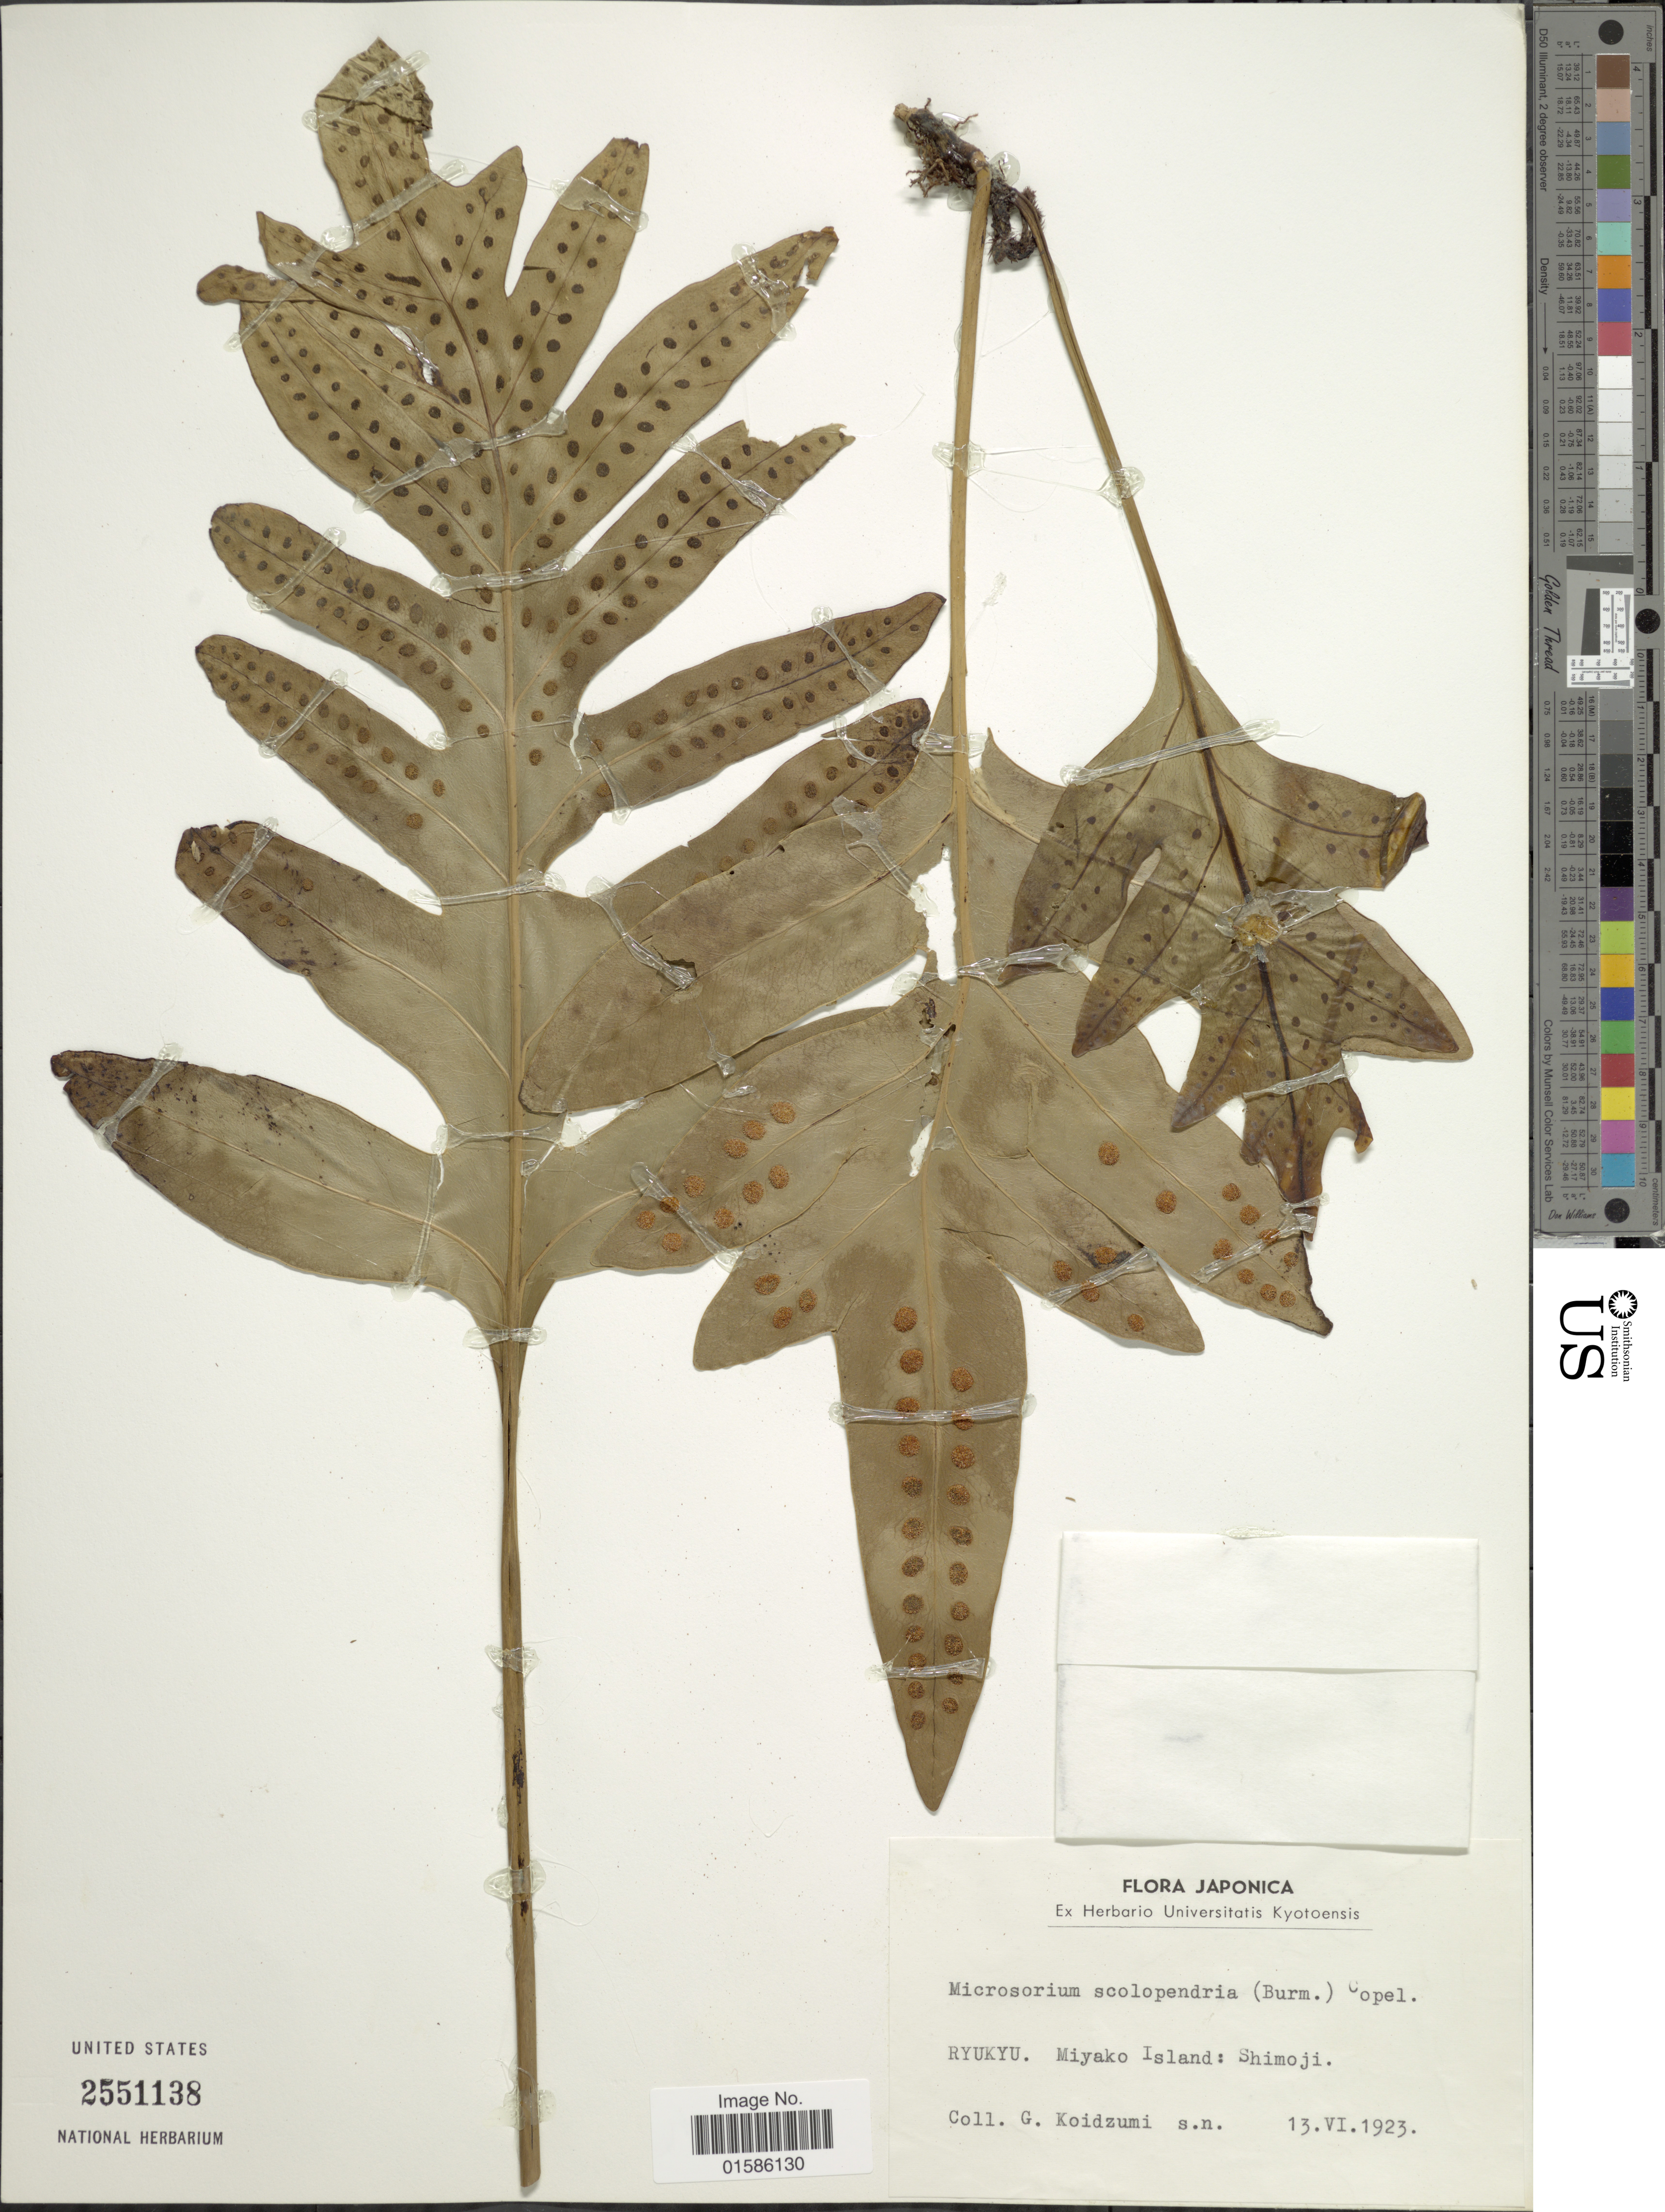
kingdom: Plantae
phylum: Tracheophyta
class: Polypodiopsida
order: Polypodiales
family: Polypodiaceae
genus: Microsorum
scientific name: Microsorum scolopendria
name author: (Burm. f.) Copel.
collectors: G. Koidzumi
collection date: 1923-06-13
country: Japan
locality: Ryukyu. Miyako Island: Shimoji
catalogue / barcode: US 2551138